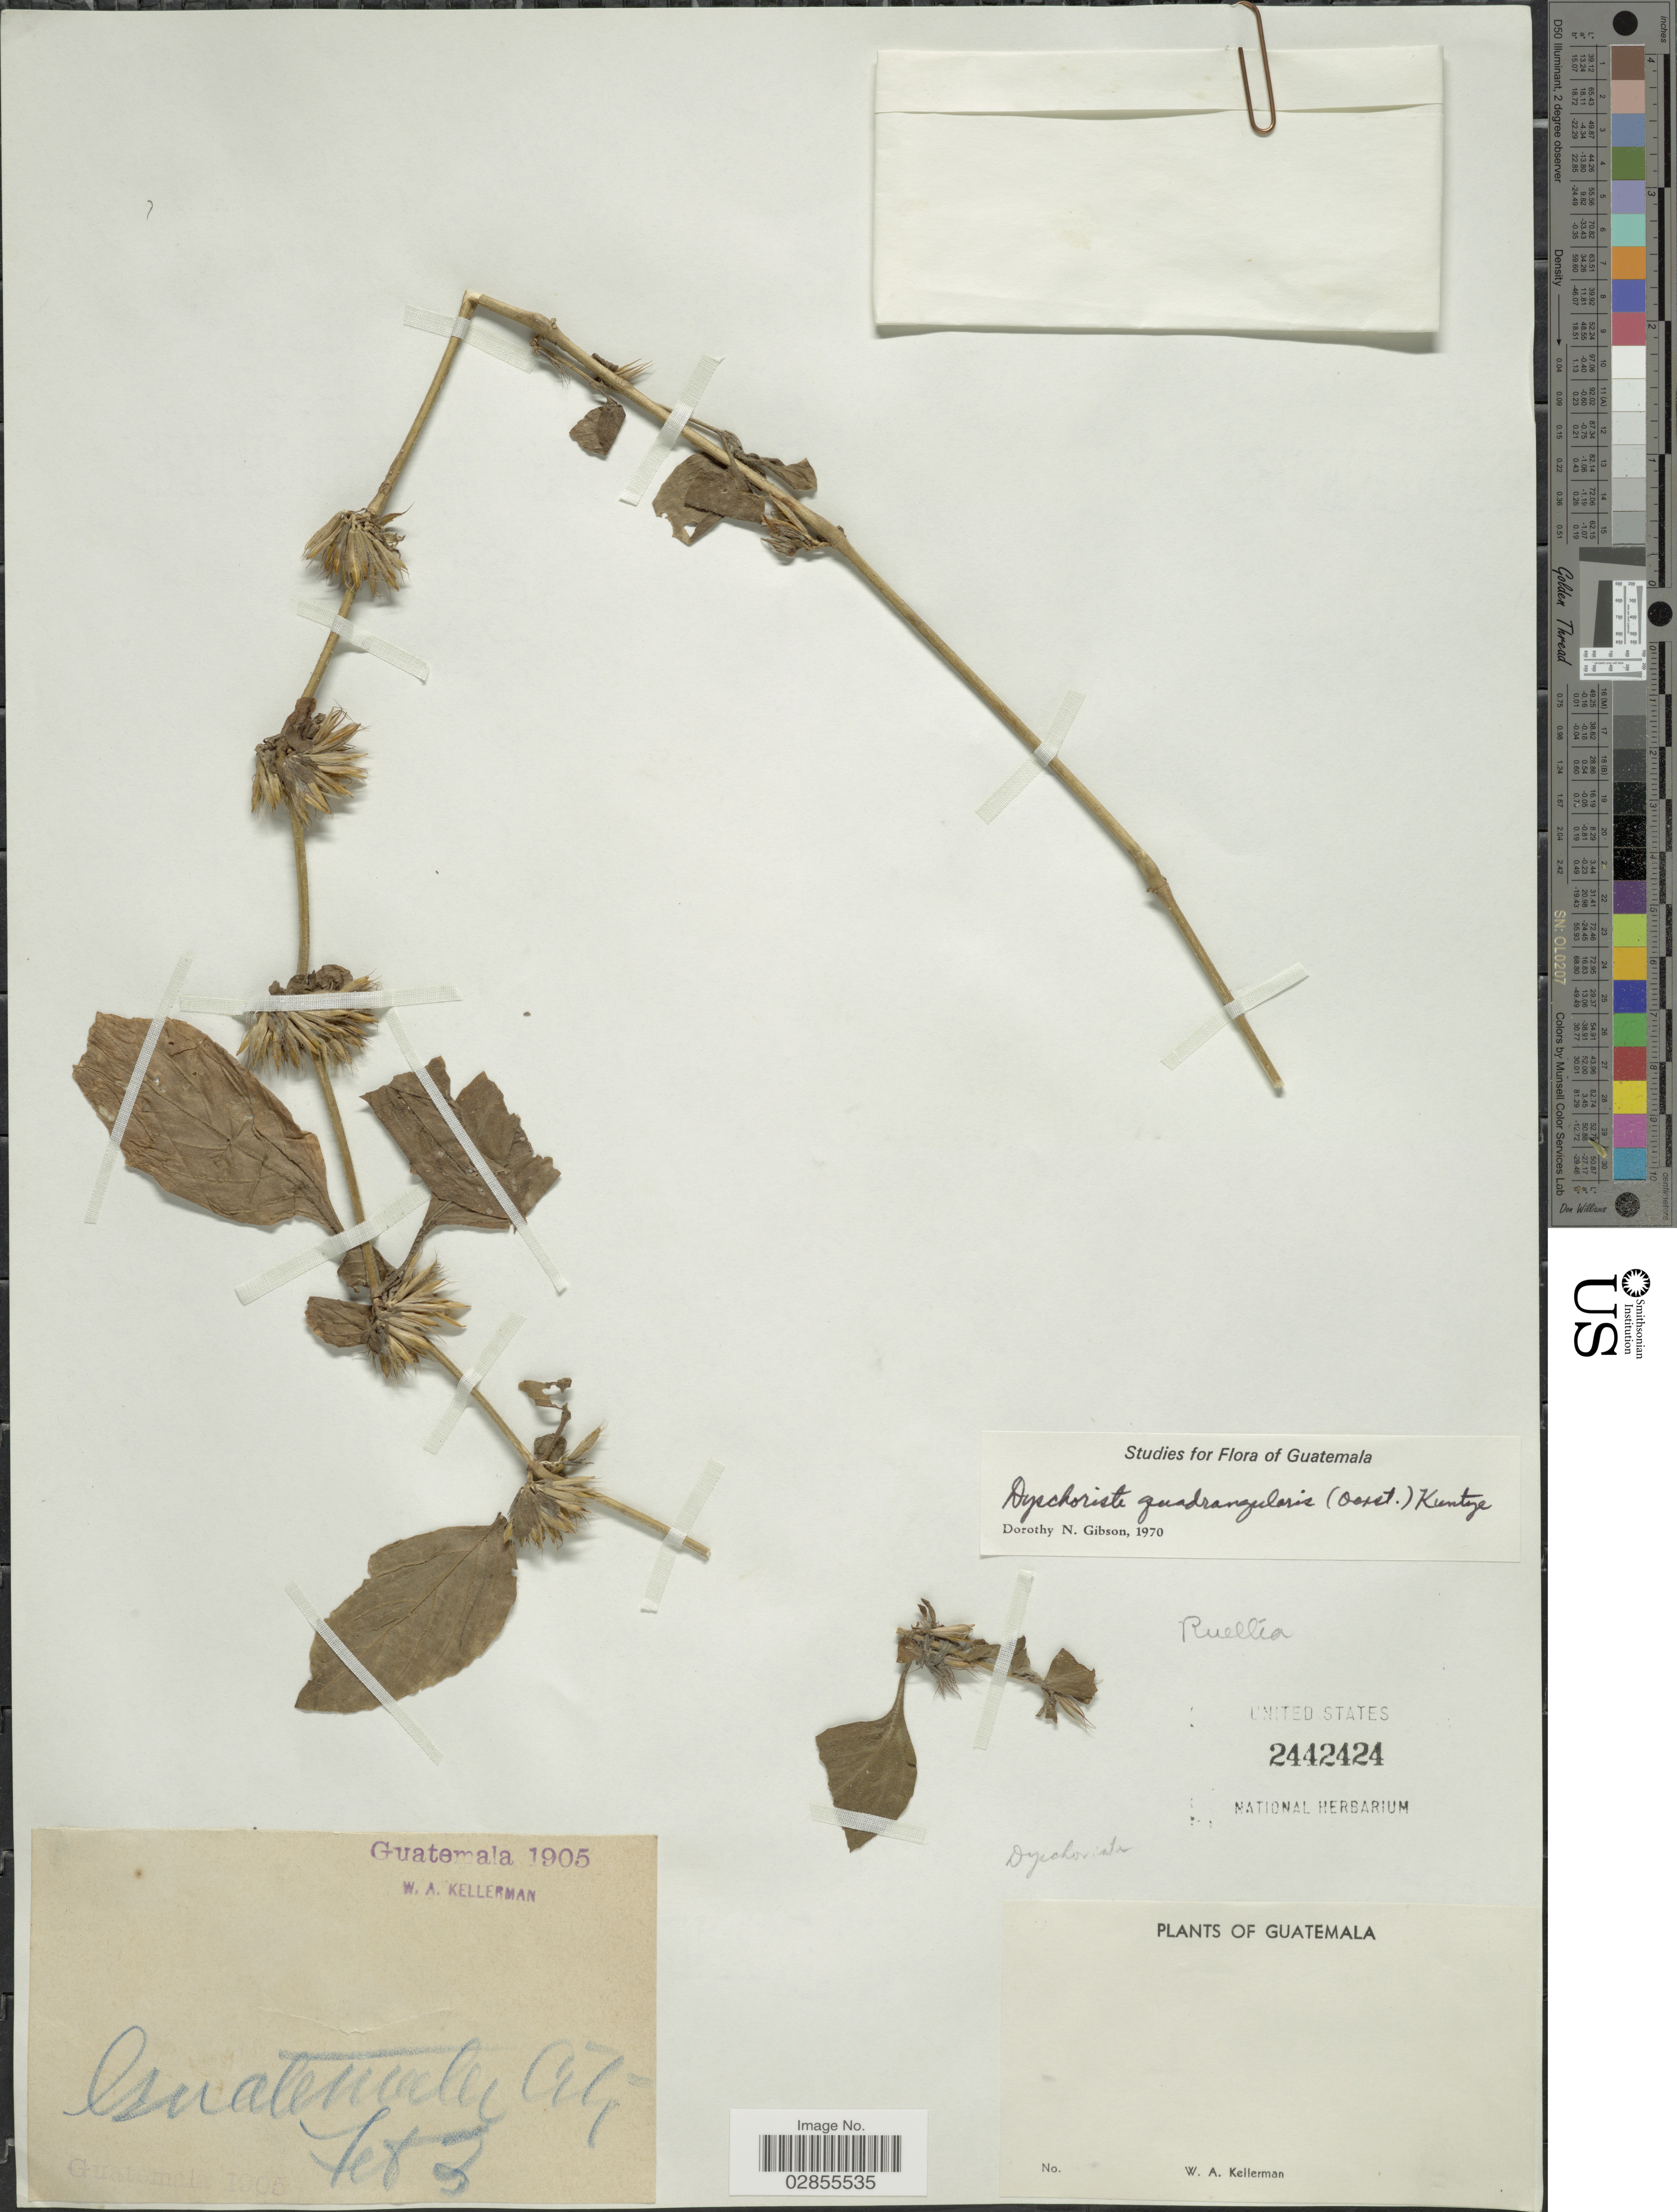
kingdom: Plantae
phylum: Tracheophyta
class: Magnoliopsida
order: Lamiales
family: Acanthaceae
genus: Dyschoriste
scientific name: Dyschoriste quadrangularis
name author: (Oerst.) Kuntze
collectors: W. Kellerman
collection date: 1905-02-03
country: Guatemala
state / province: Guatemala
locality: Guatemala City.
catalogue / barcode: US 2442424